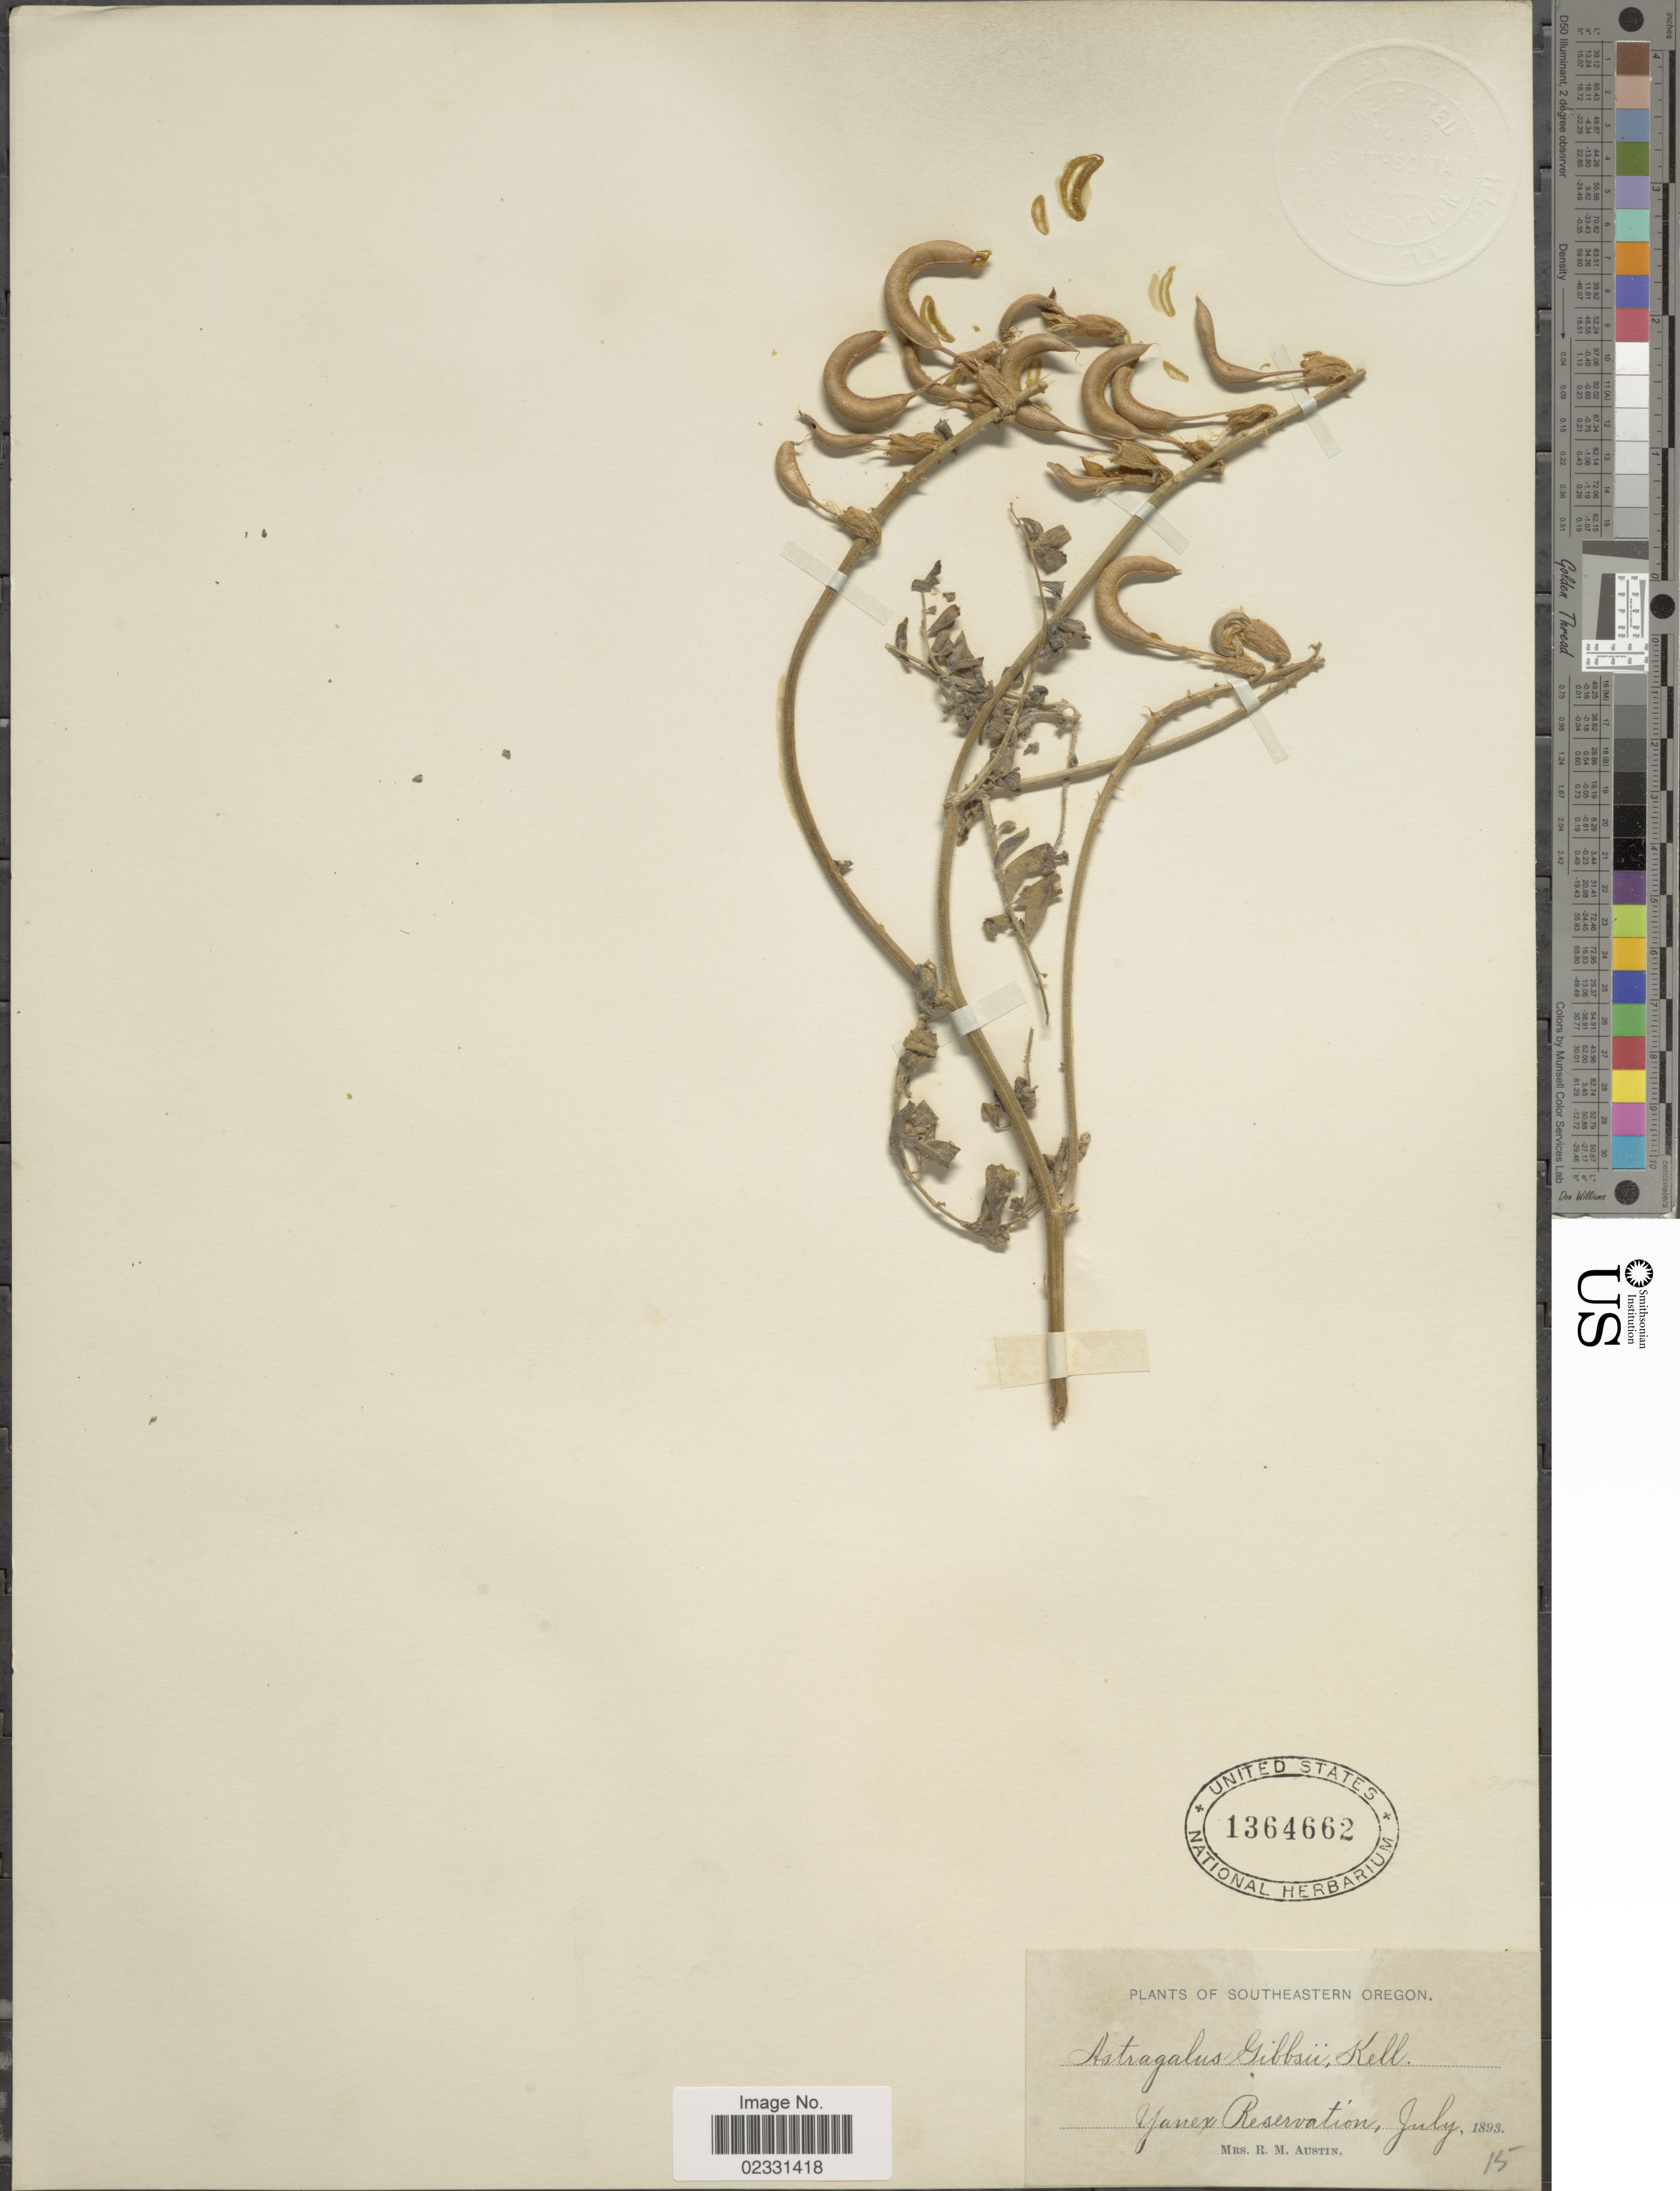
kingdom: Plantae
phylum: Tracheophyta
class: Magnoliopsida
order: Fabales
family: Fabaceae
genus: Astragalus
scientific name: Astragalus gibbsii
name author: Kellogg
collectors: R. Austin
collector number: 15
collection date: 1893-07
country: United States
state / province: Oregon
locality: Southeastern Oregon, Yanex Reservation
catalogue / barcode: US 1364662